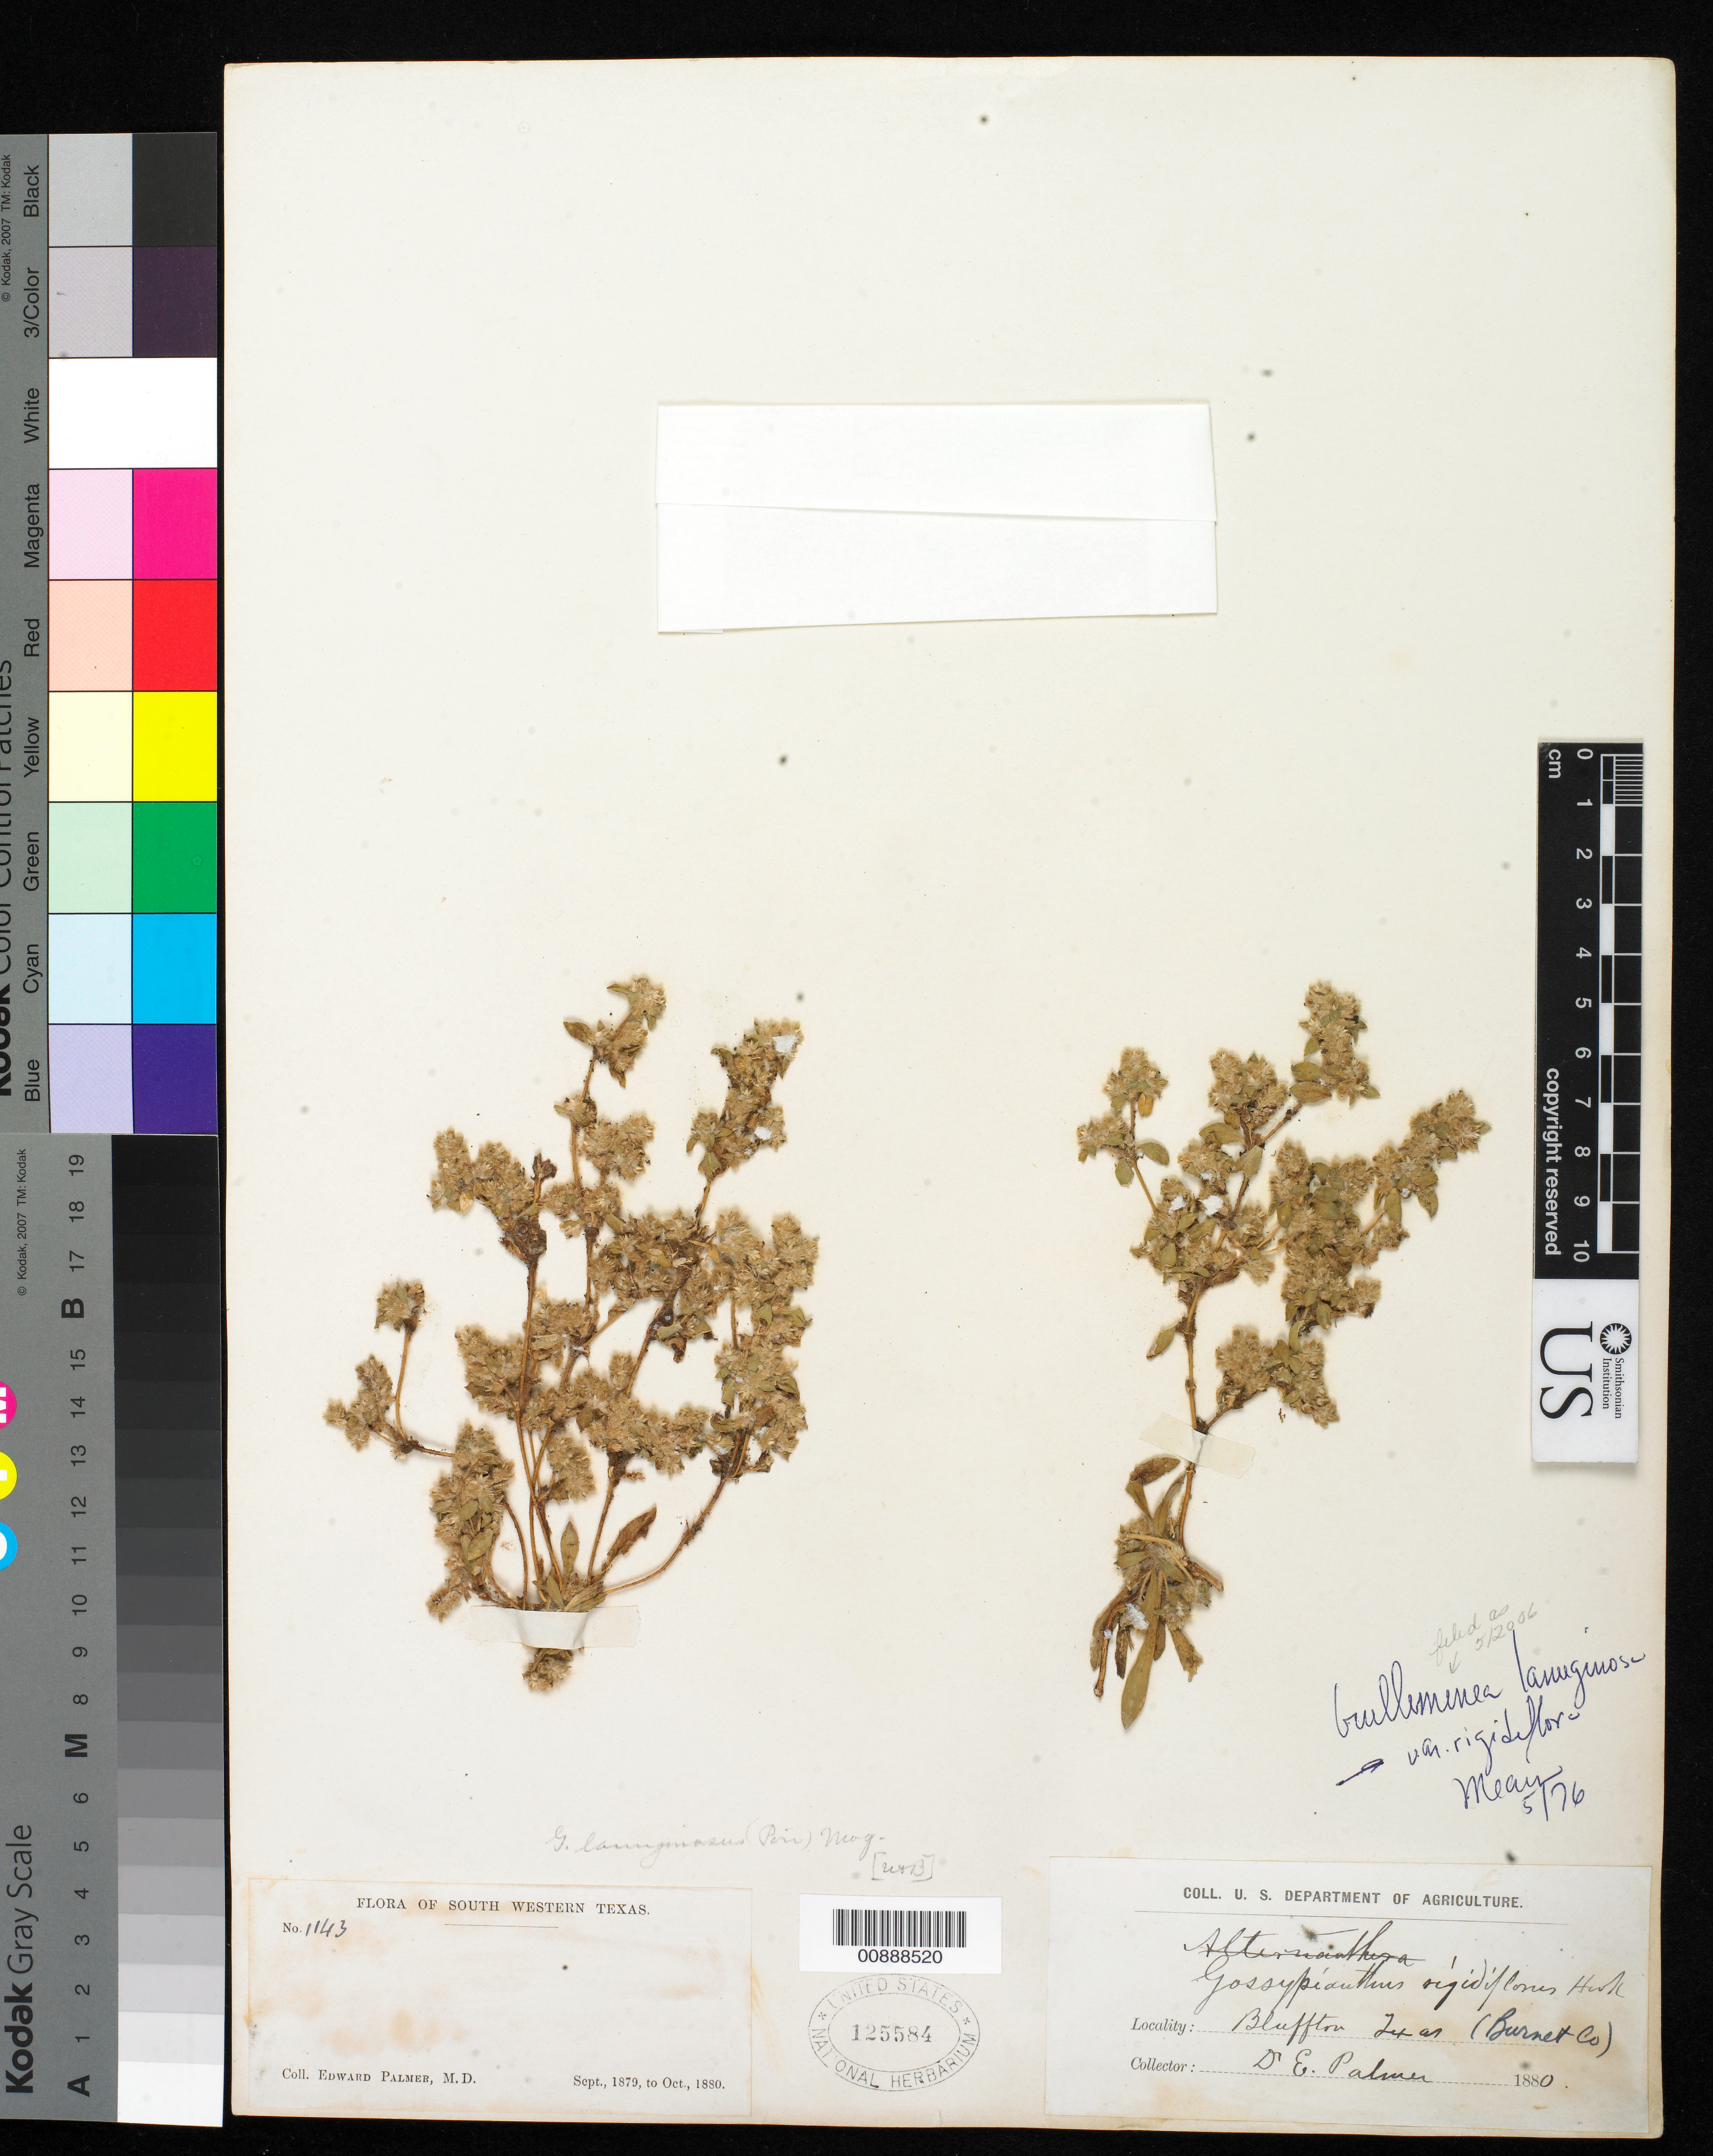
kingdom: Plantae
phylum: Tracheophyta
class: Magnoliopsida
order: Caryophyllales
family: Amaranthaceae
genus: Guilleminea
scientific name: Guilleminea lanuginosa var. rigidiflora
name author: (Hook.) Mears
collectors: E. Palmer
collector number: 1143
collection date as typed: Sep 1879 to -- Oct 1880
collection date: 1879-09/1880-10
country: United States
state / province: Texas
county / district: Burnet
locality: Bluffton, Burnet County, Texas.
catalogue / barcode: US 125584